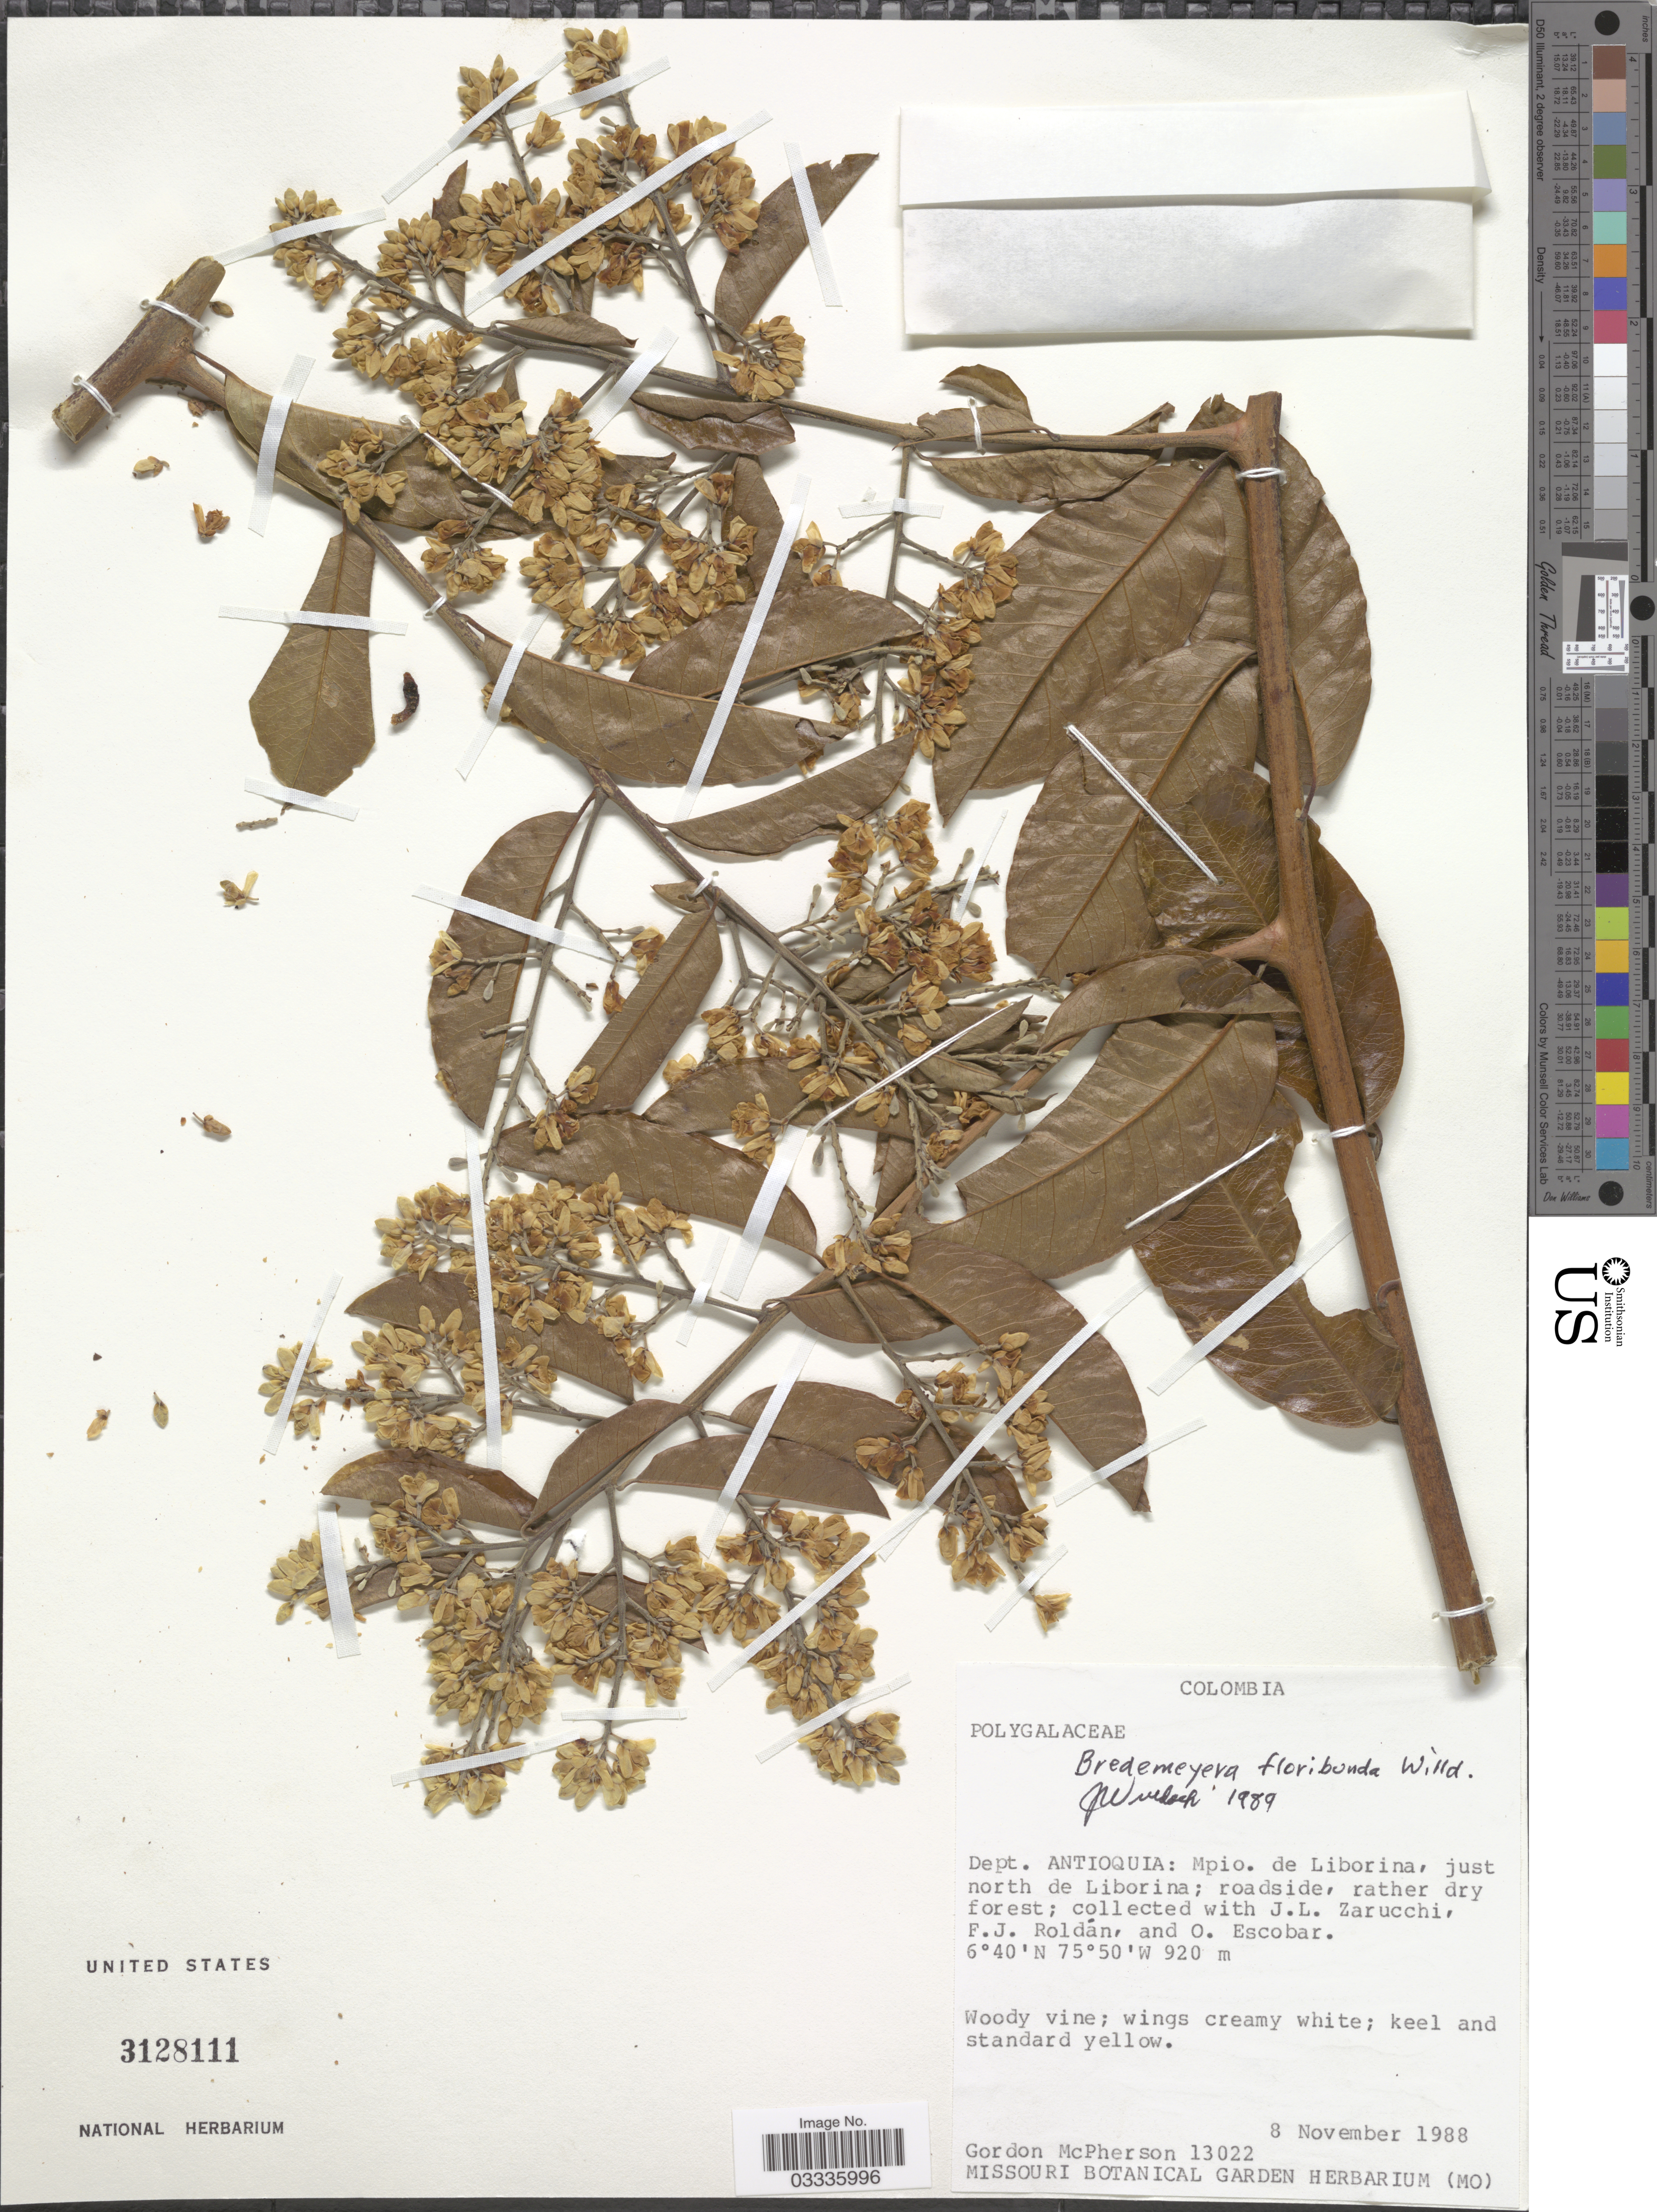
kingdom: Plantae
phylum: Tracheophyta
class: Magnoliopsida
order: Fabales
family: Polygalaceae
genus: Bredemeyera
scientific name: Bredemeyera floribunda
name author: Willd.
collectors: G. D. McPherson, J. L. Zarucchi, F. J. Roldán & O. Escobar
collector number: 13022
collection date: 1988-11-08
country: Colombia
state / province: Antioquia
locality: Dept. Antioquia: Mpio. de Liborina, just north de Liborina.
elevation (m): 920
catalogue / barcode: US 3128111